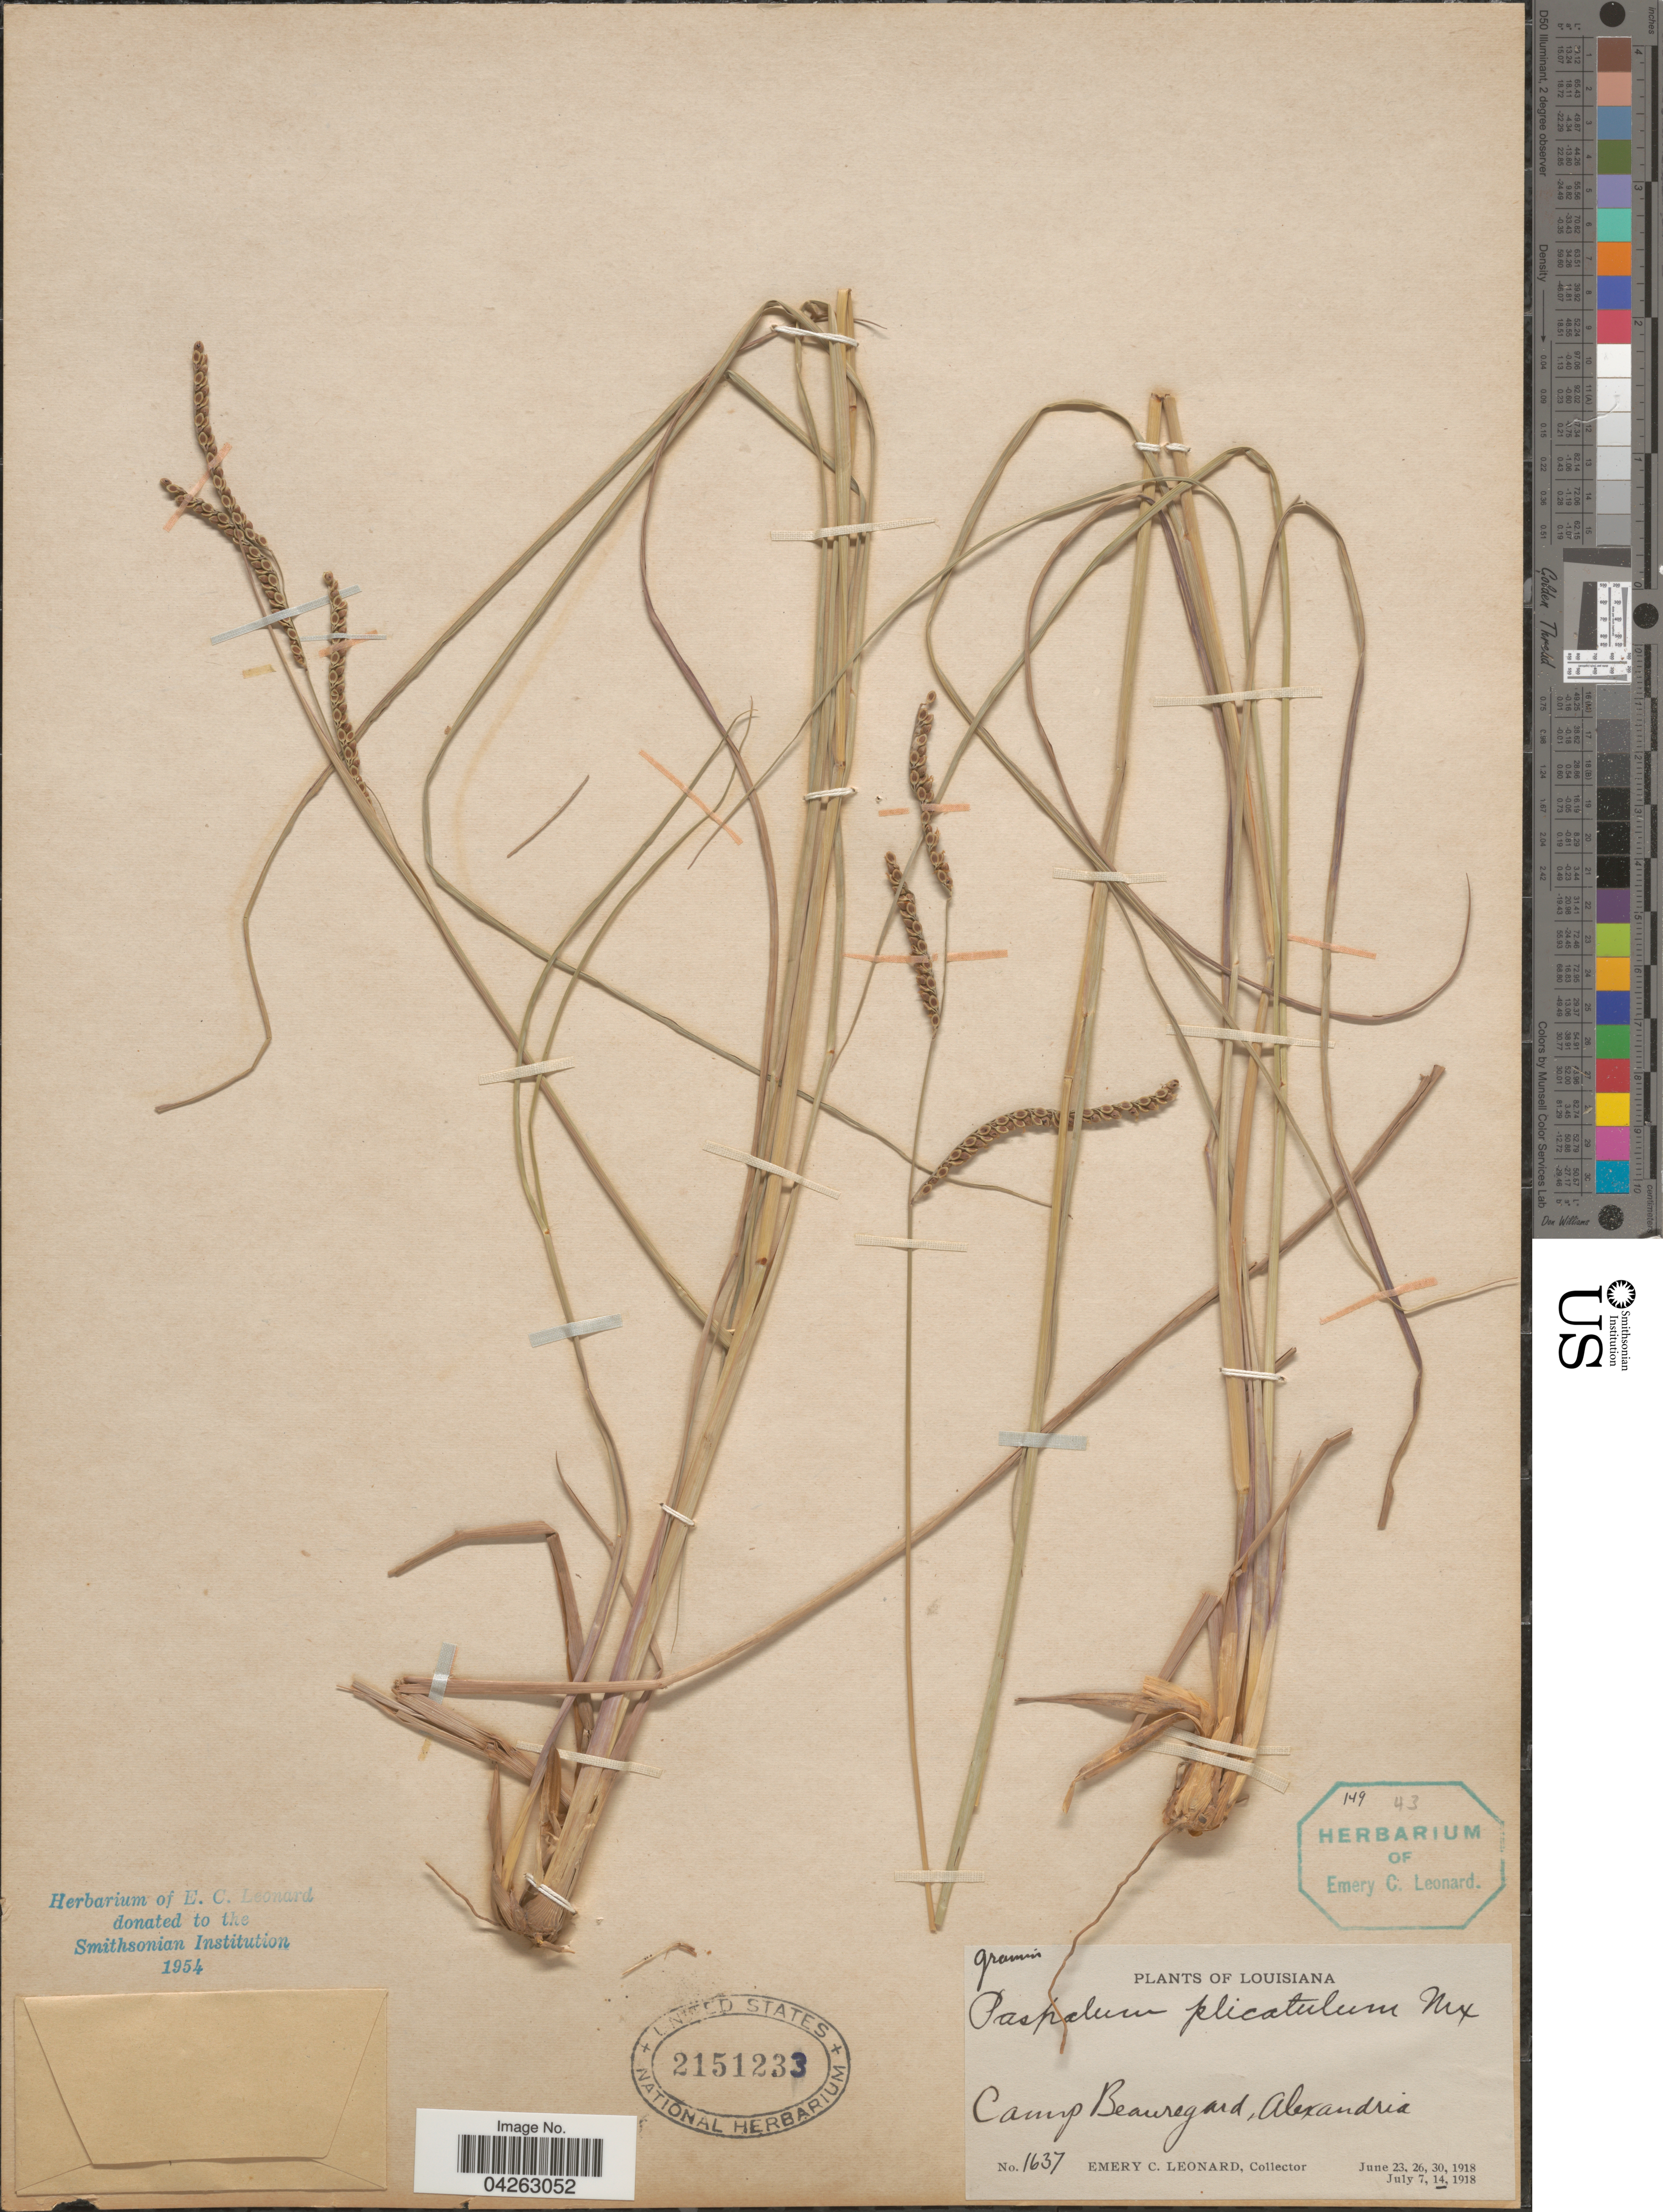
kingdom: Plantae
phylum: Tracheophyta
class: Liliopsida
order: Poales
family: Poaceae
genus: Paspalum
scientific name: Paspalum plicatulum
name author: Michx.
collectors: E. C. Leonard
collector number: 1637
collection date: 1918-07-14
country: United States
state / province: Louisiana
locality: Camp Beaureyard, Alexandria.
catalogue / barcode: US 2151233